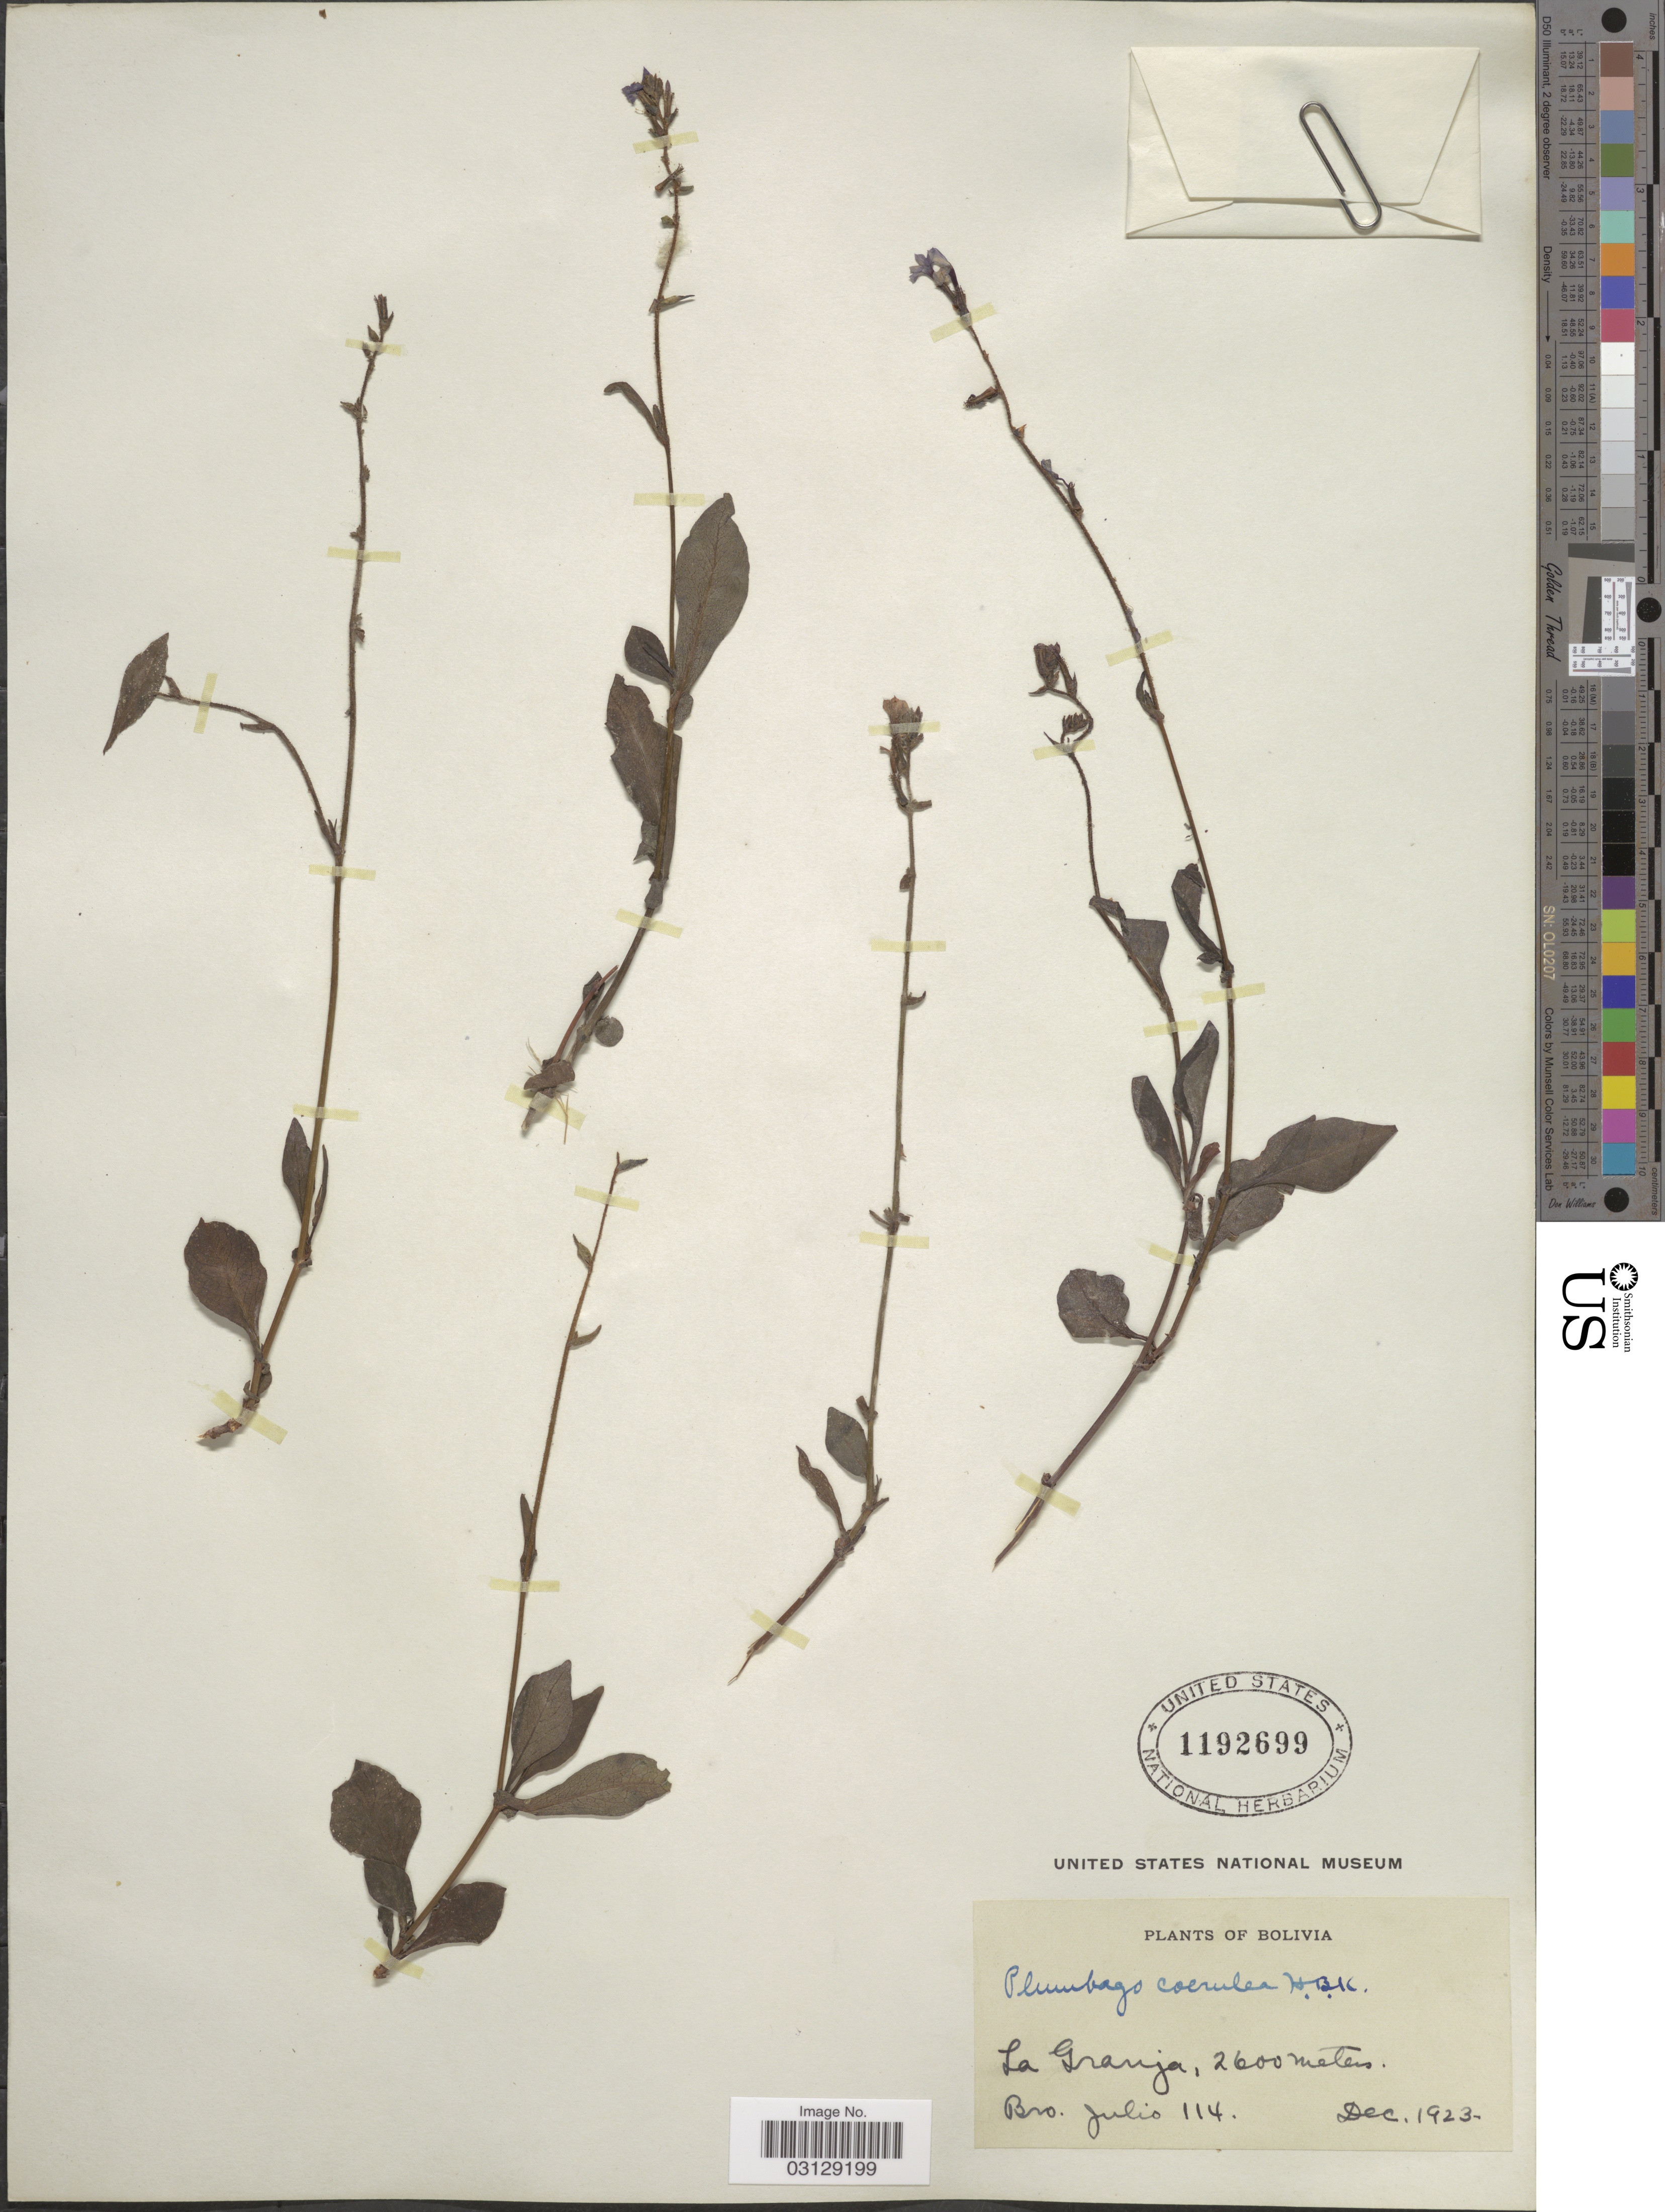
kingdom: Plantae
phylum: Tracheophyta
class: Magnoliopsida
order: Caryophyllales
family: Plumbaginaceae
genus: Plumbago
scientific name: Plumbago coerulea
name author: Auct.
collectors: Bro. Julio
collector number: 114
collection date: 1923-12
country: Bolivia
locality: La Granja.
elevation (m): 2600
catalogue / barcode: US 1192699